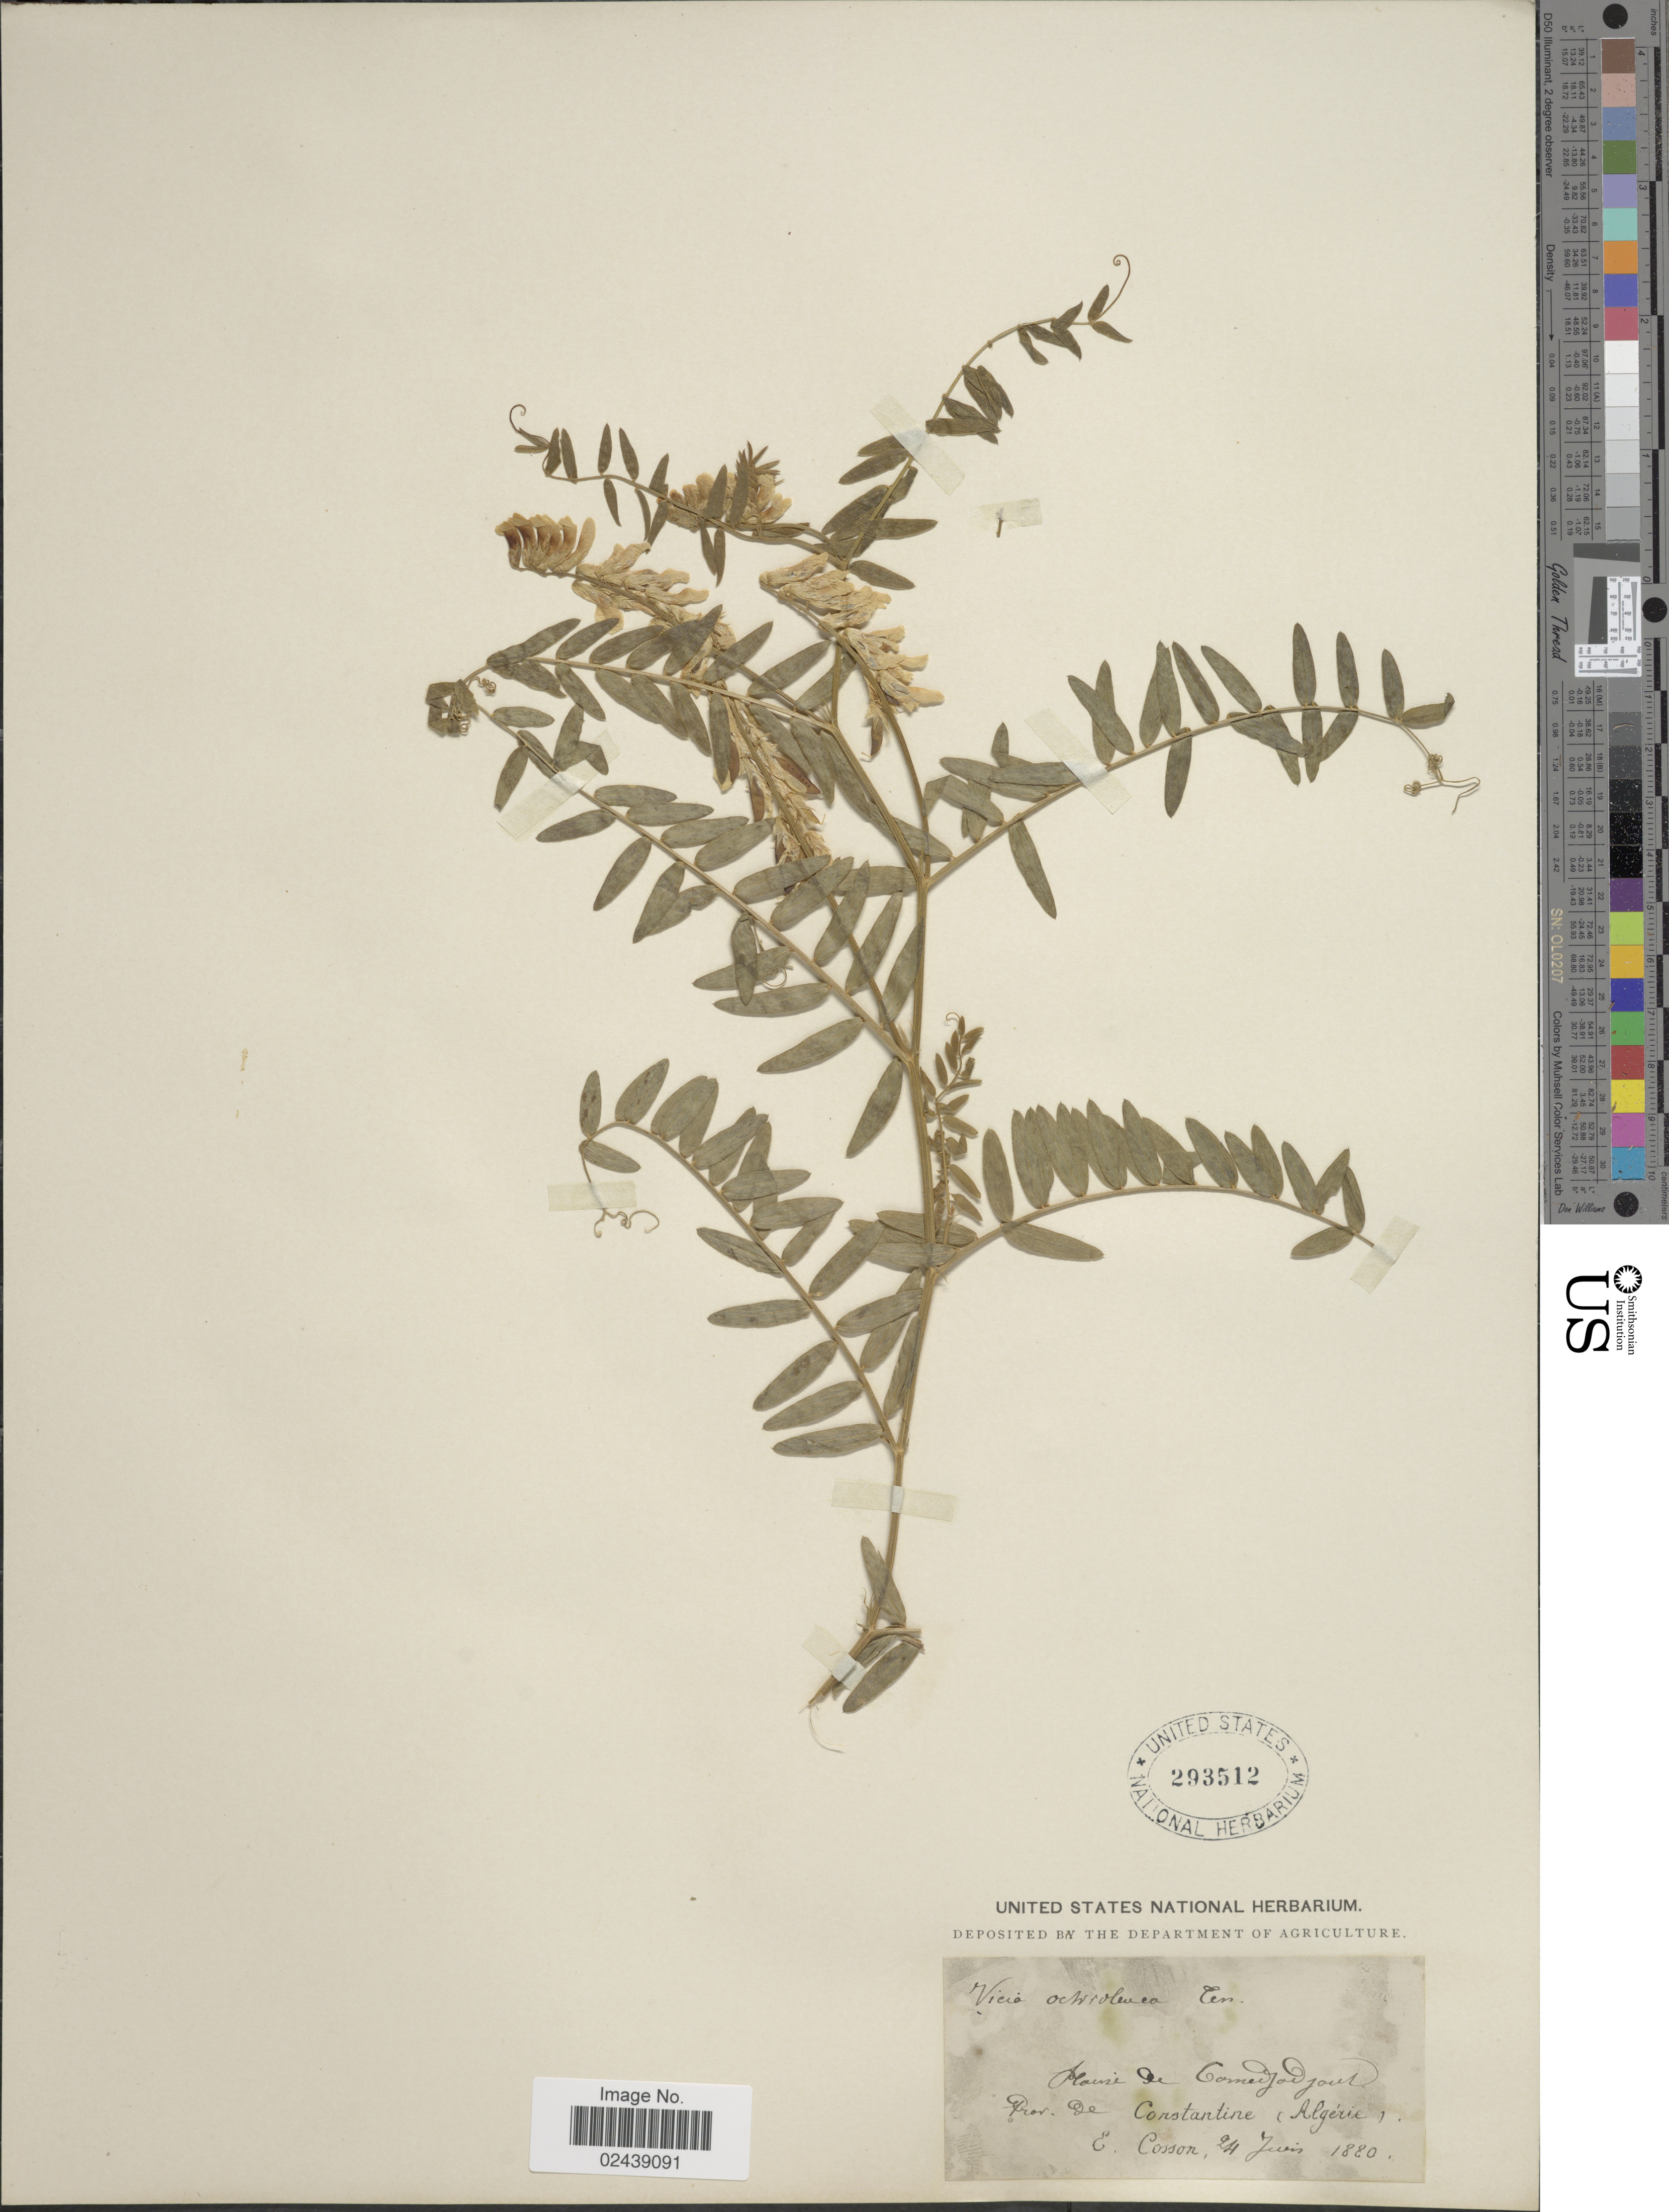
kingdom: Plantae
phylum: Tracheophyta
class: Magnoliopsida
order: Fabales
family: Fabaceae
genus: Vicia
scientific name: Vicia ochroleuca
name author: Ten.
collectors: E. Cosson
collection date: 1880-06-24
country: Algeria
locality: Prov. de Constantine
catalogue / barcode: US 293512